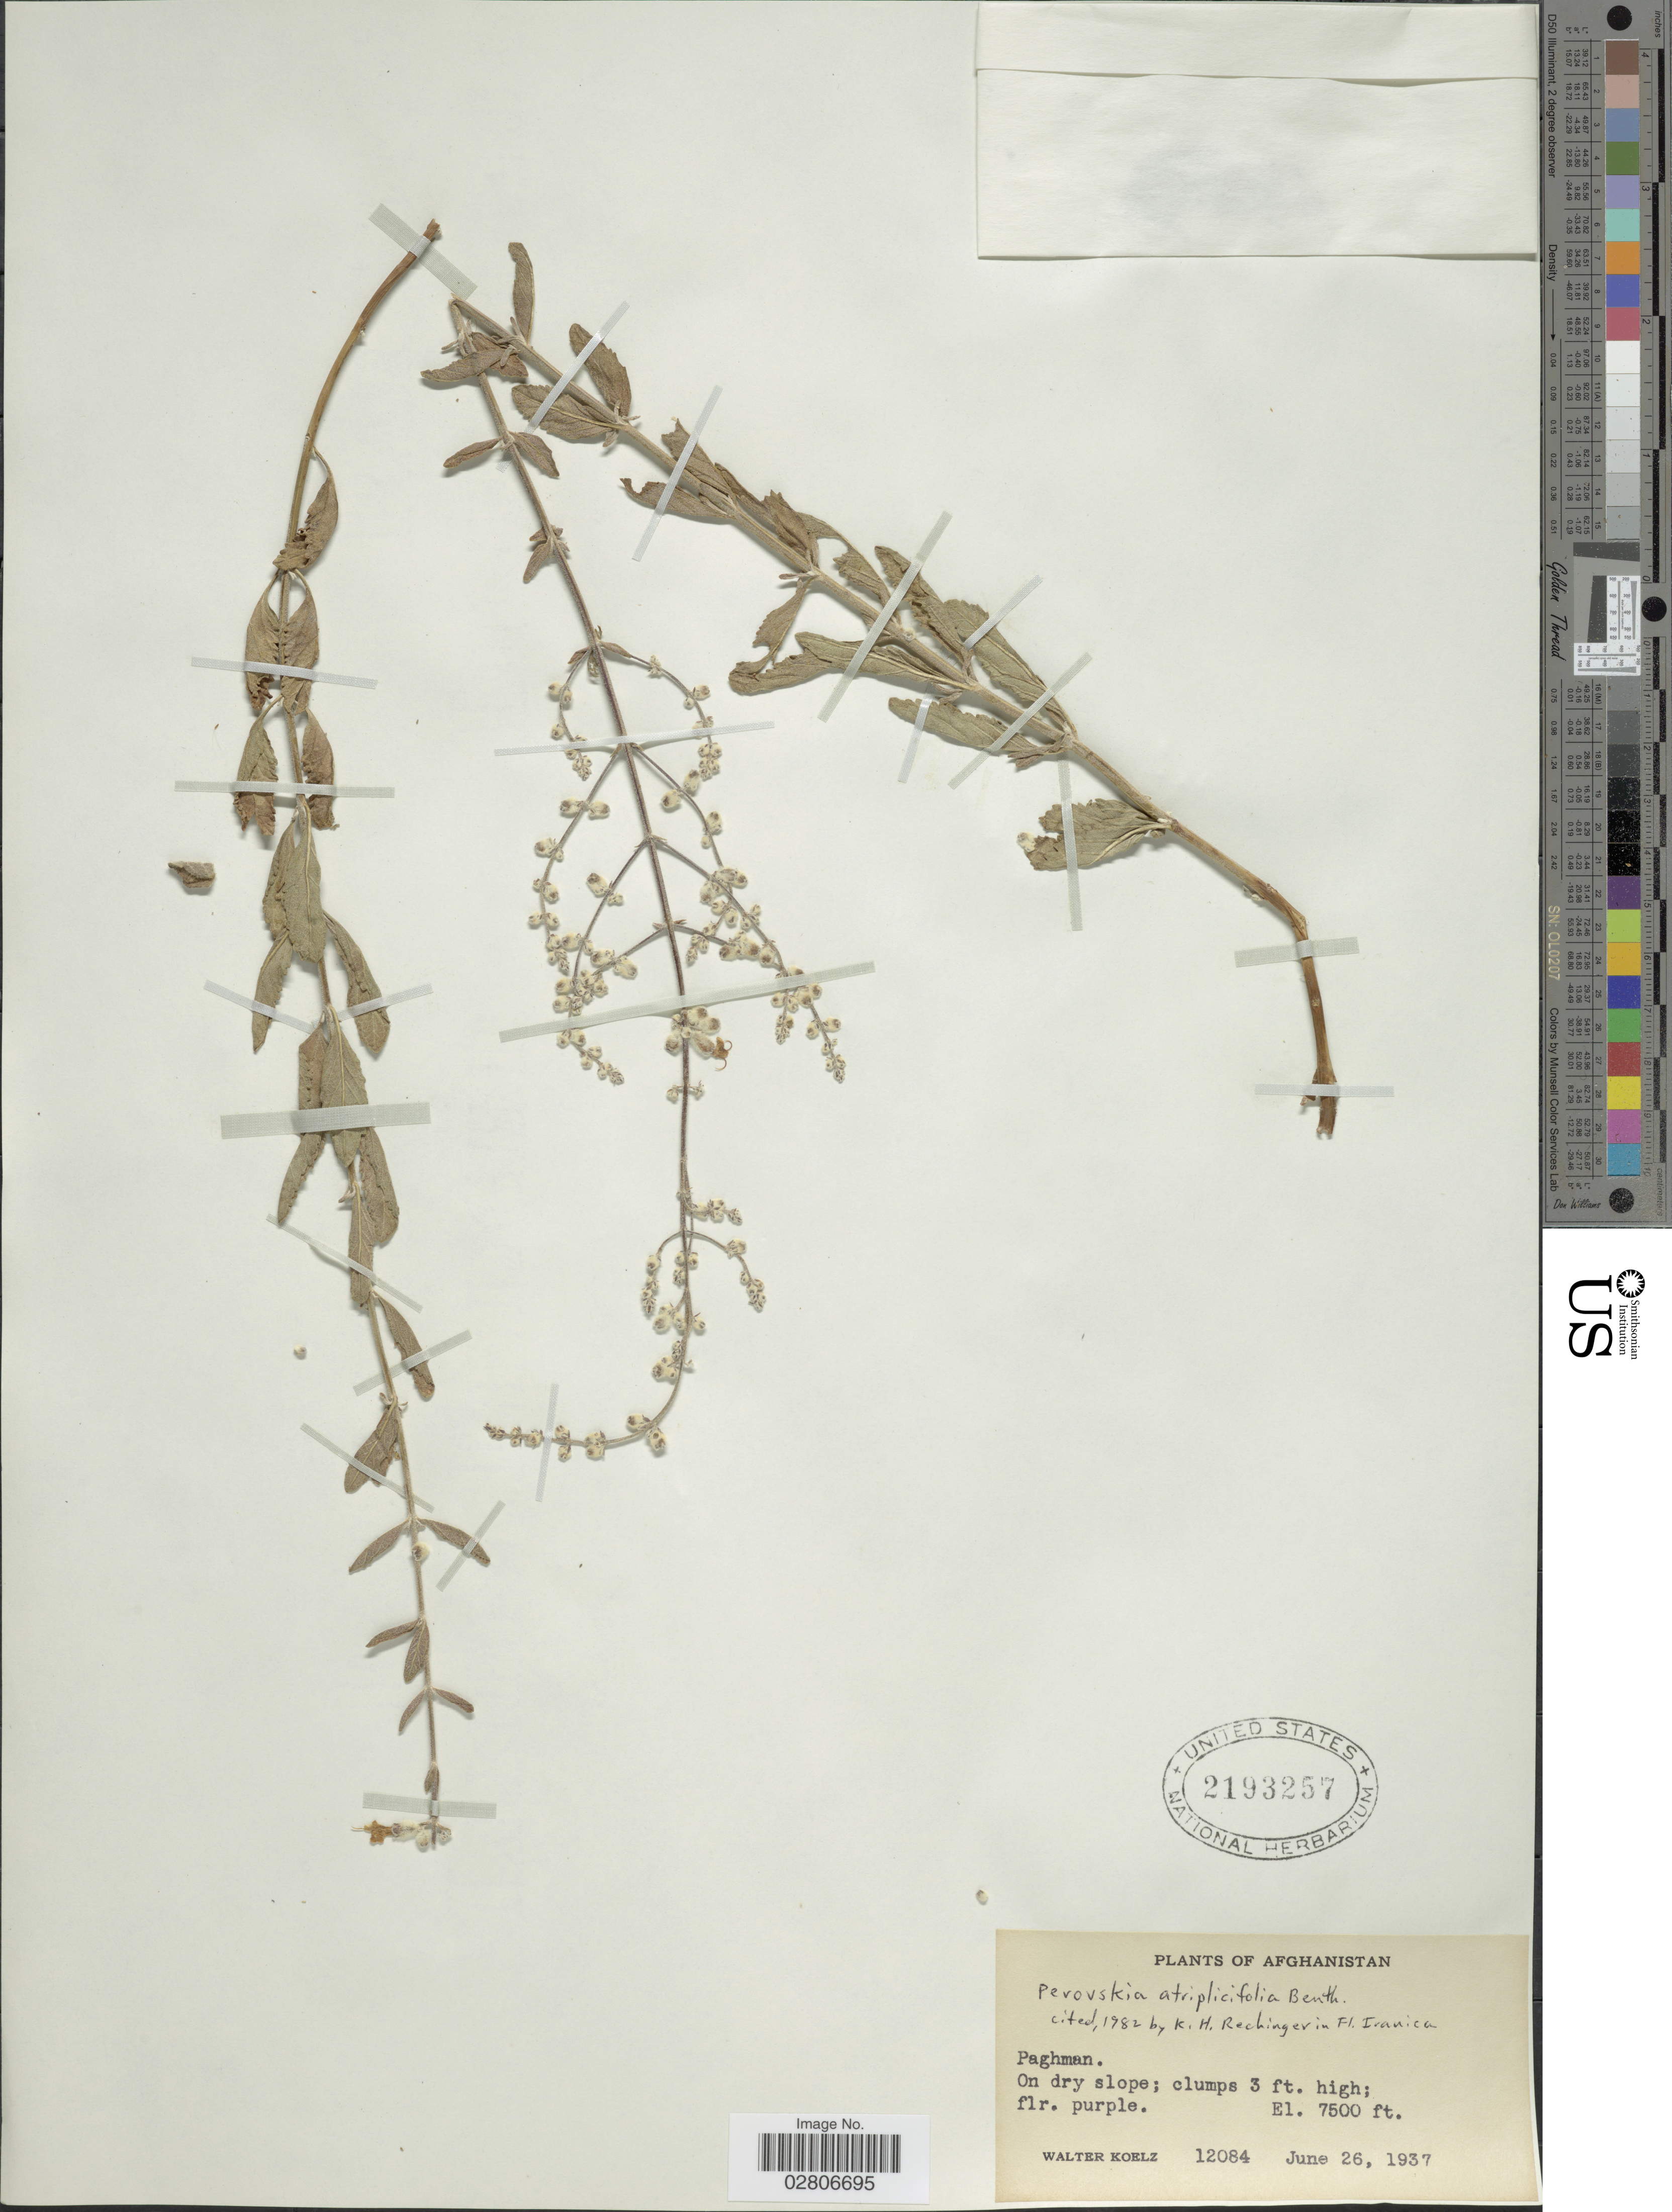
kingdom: Plantae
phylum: Tracheophyta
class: Magnoliopsida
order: Lamiales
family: Lamiaceae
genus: Perovskia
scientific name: Perovskia atriplicifolia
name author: Benth.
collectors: W. N. Koelz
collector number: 12084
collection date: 1937-06-26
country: Afghanistan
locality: Paghman.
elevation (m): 2286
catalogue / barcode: US 2193257